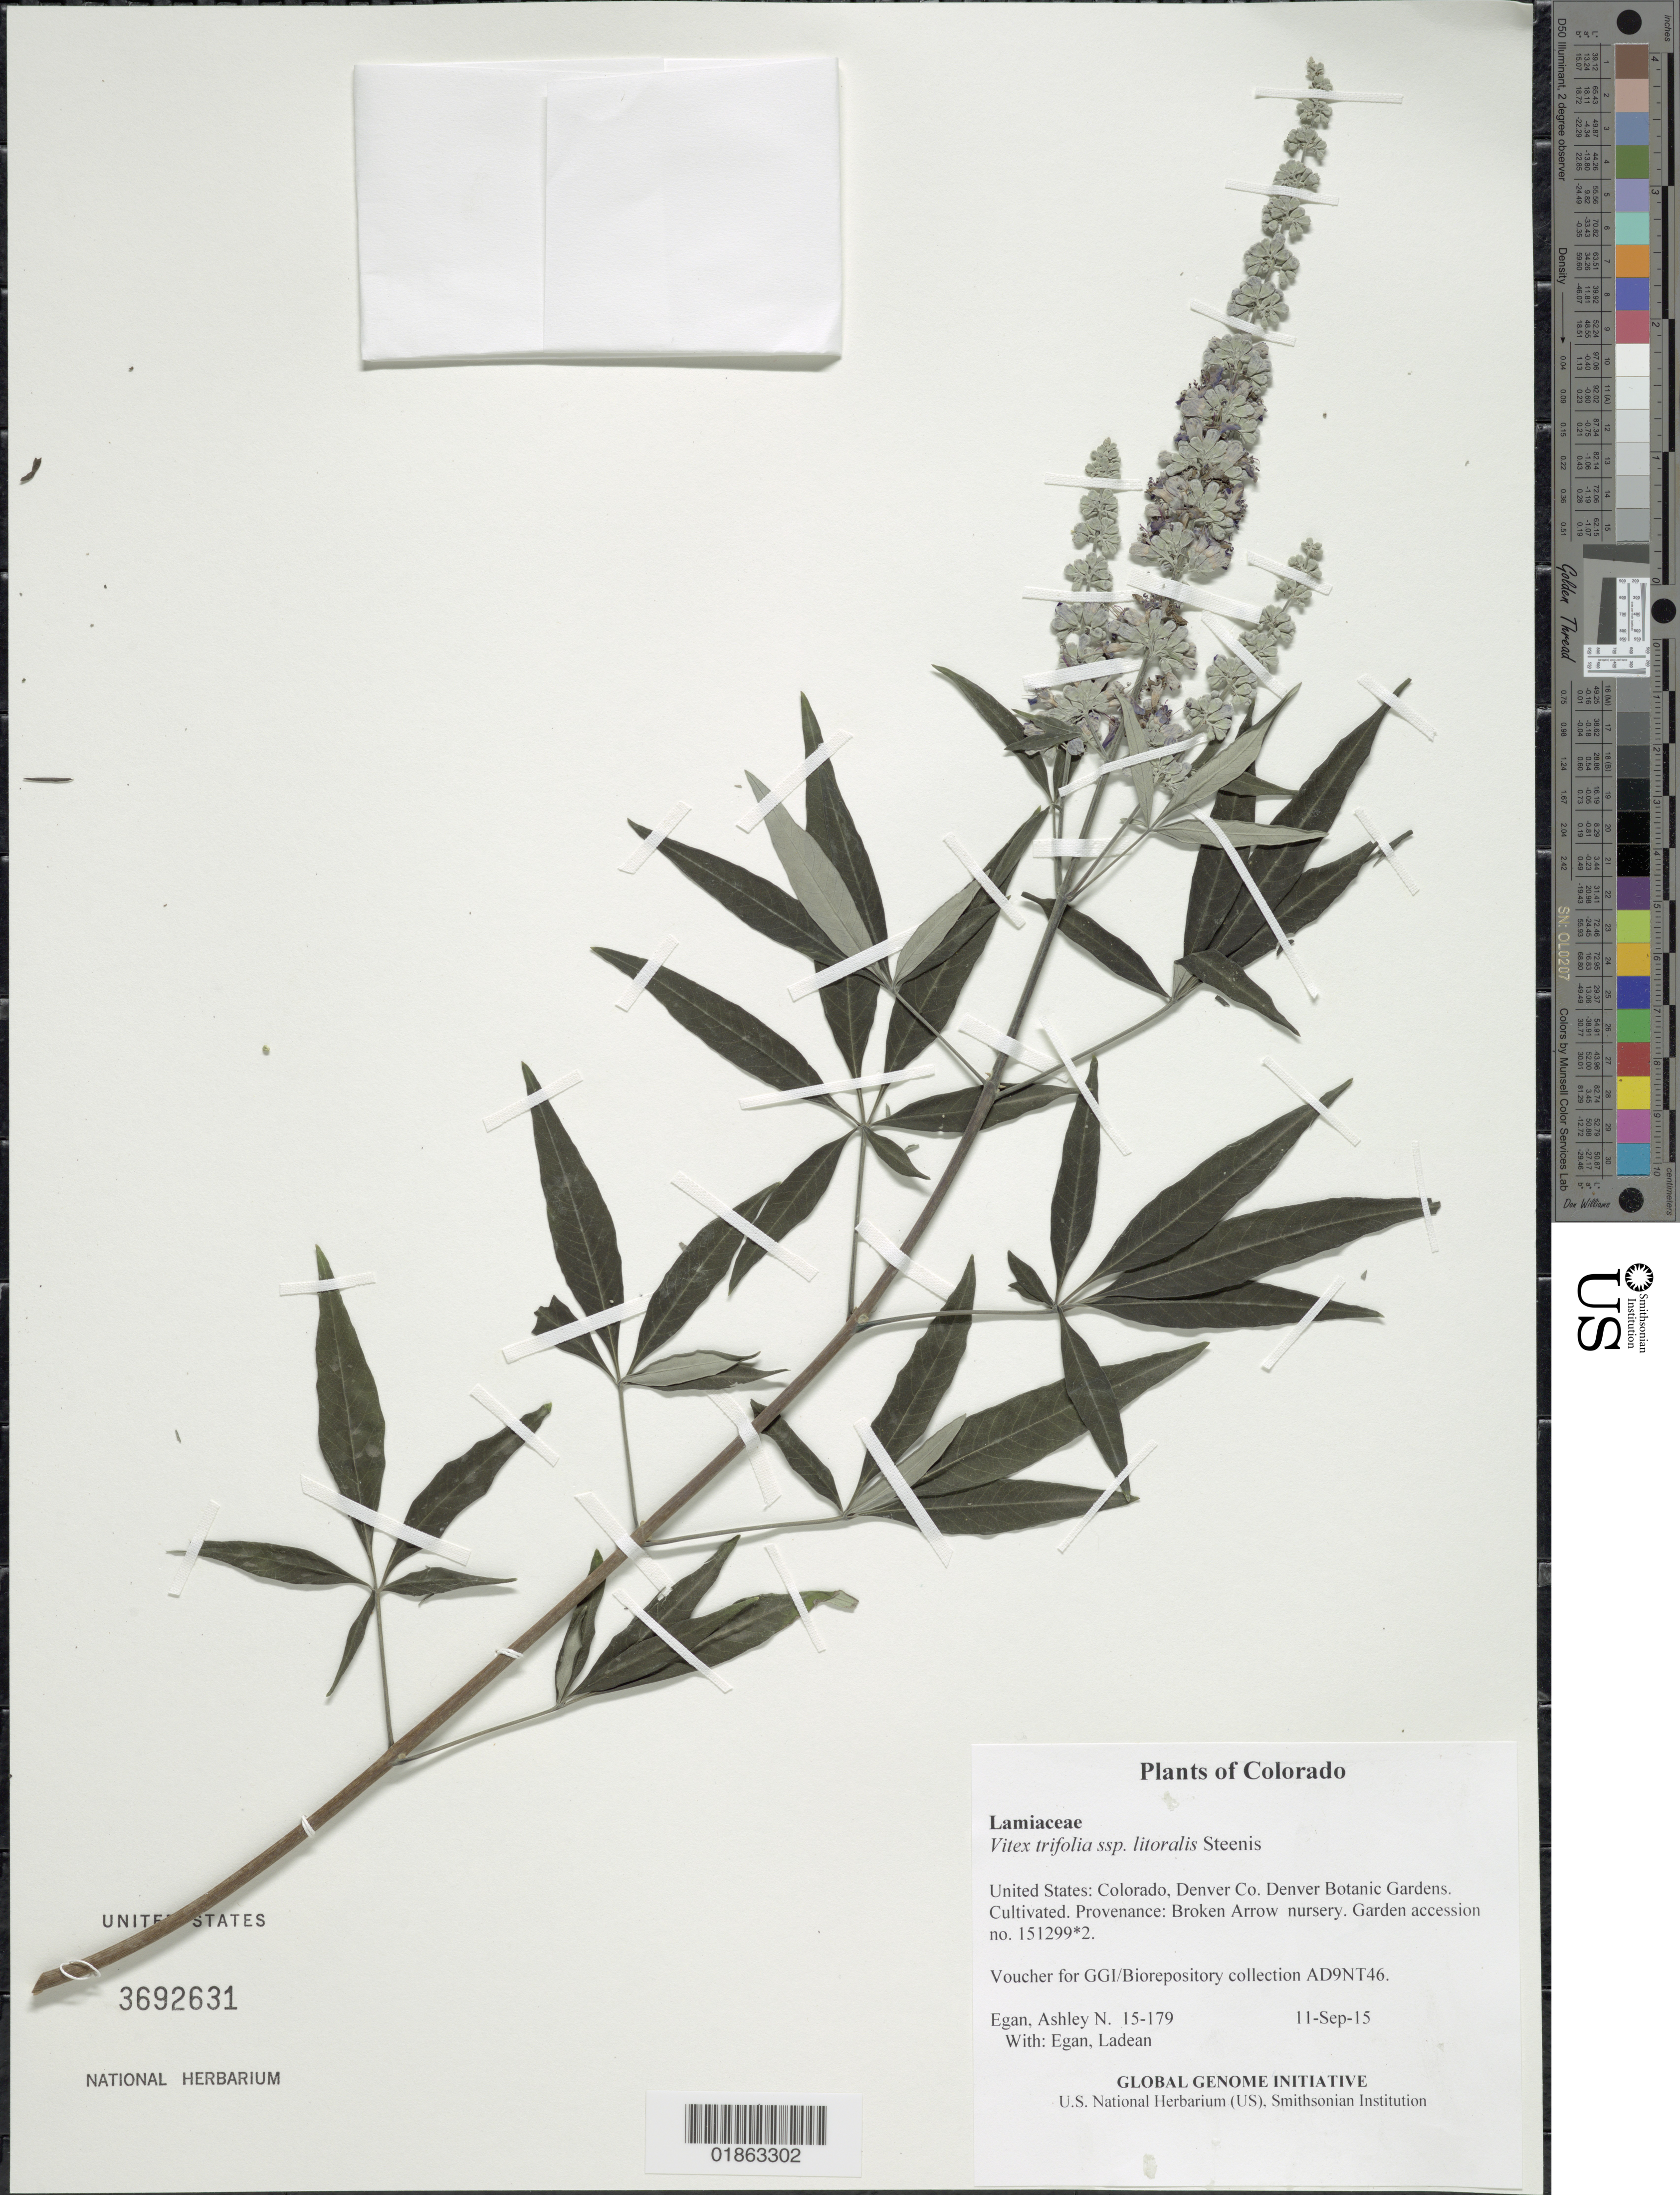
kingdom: Plantae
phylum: Tracheophyta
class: Magnoliopsida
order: Lamiales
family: Lamiaceae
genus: Vitex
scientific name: Vitex trifolia subsp. litoralis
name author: Steenis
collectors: A. N. Egan & L. Egan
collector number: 15-179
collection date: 2015-09-11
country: United States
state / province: Colorado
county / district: Denver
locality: Denver Botanic Gardens. Cultivated. Provenance: Broken Arrow nursery. Garden accession no. 151299.2.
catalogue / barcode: US 3692631